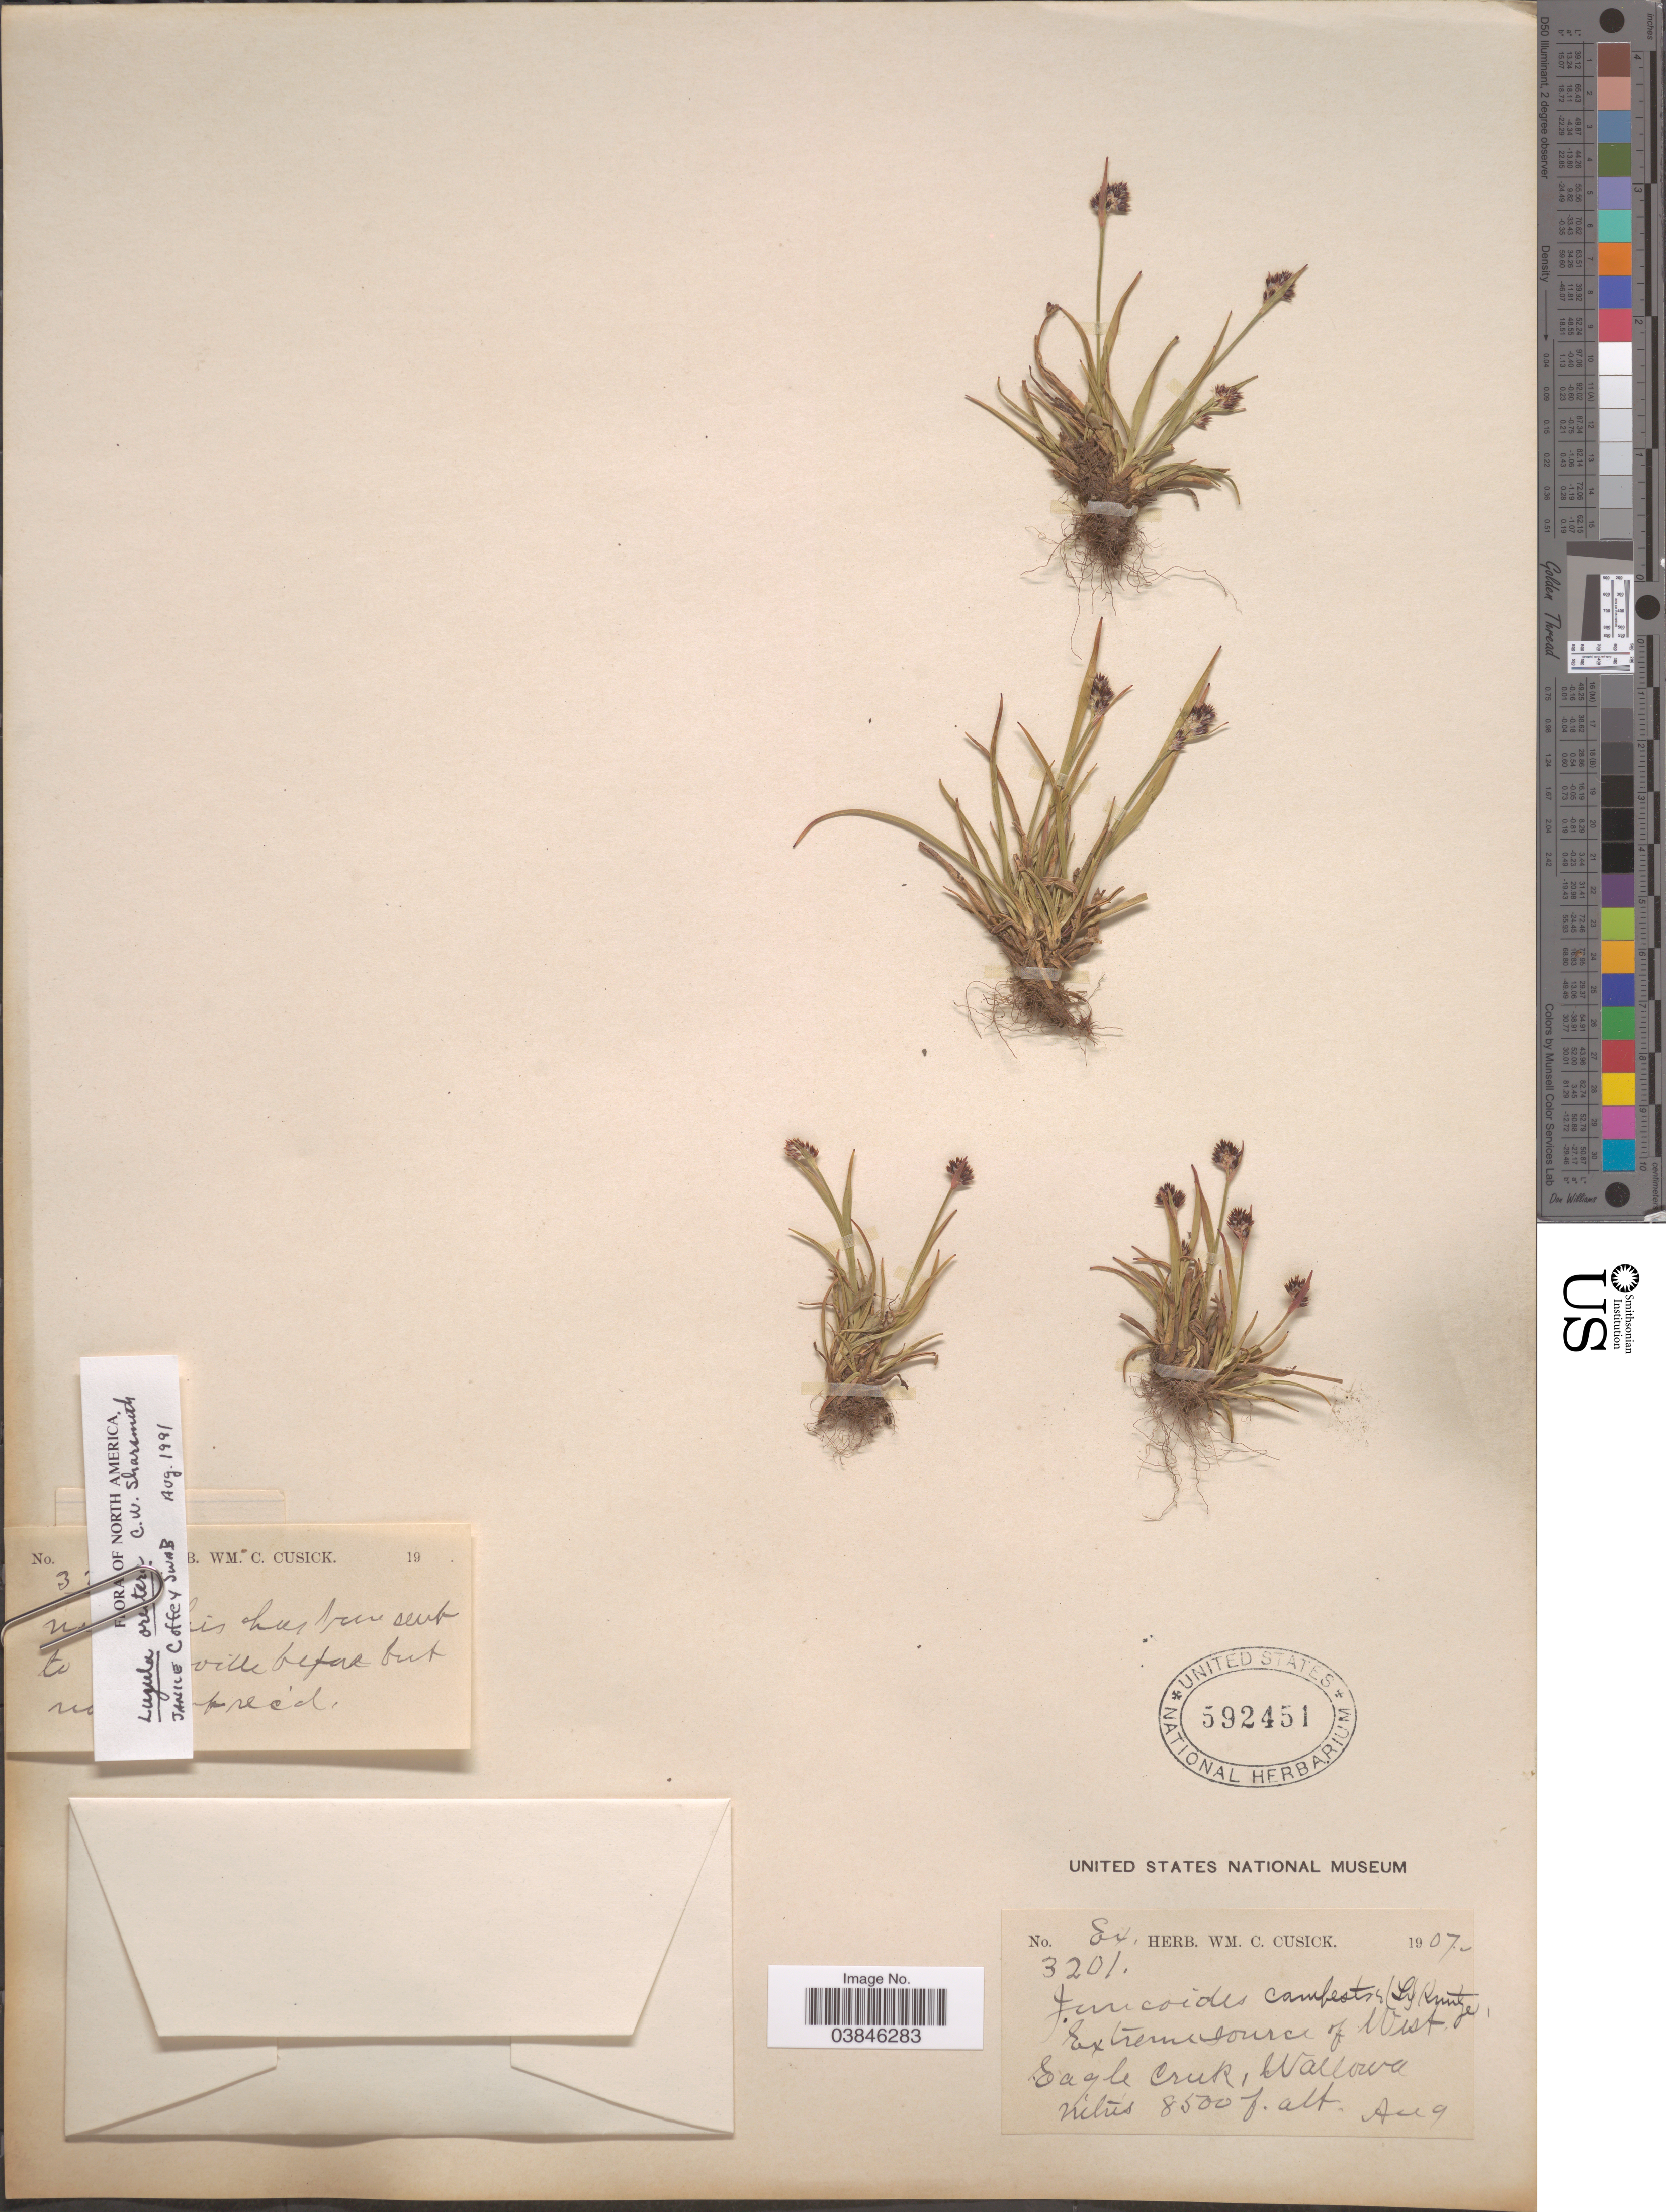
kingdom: Plantae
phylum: Tracheophyta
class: Liliopsida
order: Poales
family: Juncaceae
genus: Luzula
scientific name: Luzula orestera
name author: Sharsm.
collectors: ex herb. Wm. C. Cusick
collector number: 3201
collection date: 1907-08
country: United States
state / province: Oregon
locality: Eagle Creek, Wallowa Mtns.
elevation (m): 2591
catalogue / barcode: US 592451